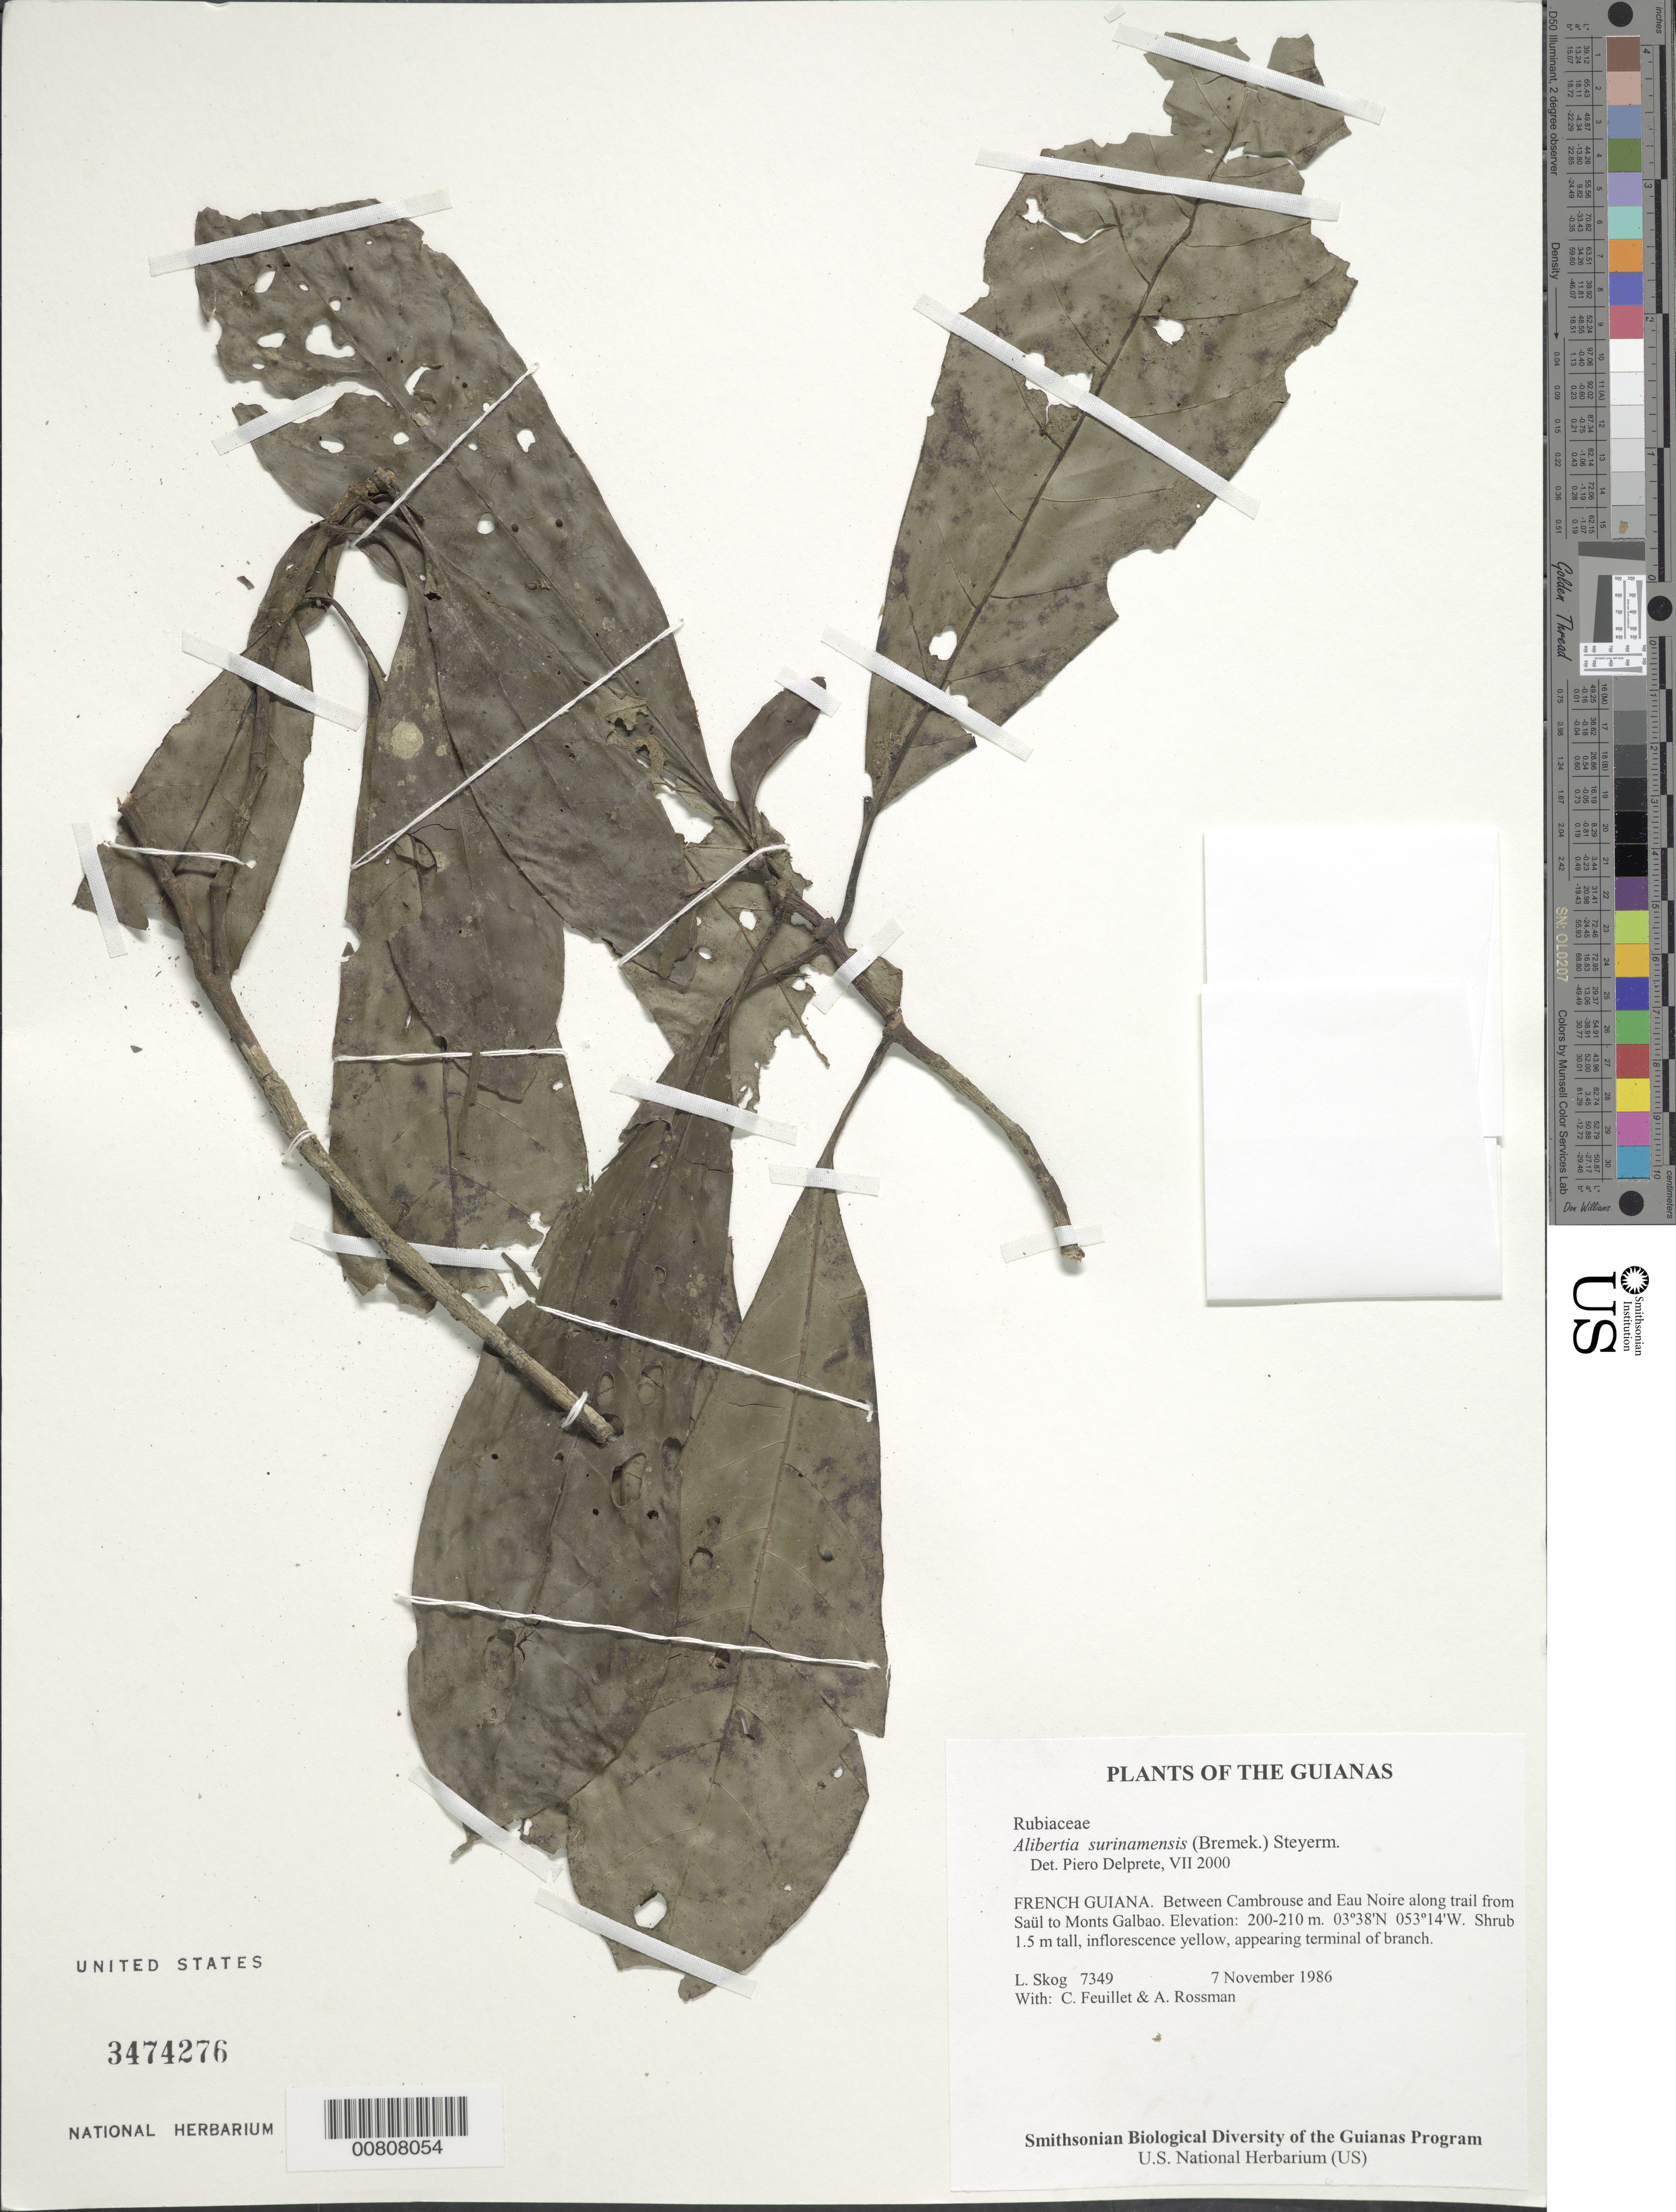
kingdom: Plantae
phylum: Tracheophyta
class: Magnoliopsida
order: Gentianales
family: Rubiaceae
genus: Alibertia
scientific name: Alibertia surinamensis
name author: (Bremek.) Steyerm.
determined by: Delprete, P. G., Herb. de Guyane Cay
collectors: L. E. Skog, C. Feuillet & A. Rossman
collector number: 7349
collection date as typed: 7 November 1986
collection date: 1986-11-07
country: French Guiana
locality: Between Cambrouse and Eau Noire along trail from Saül to Monts Galbao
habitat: Tropical wet forest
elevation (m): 200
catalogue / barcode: US 3474276